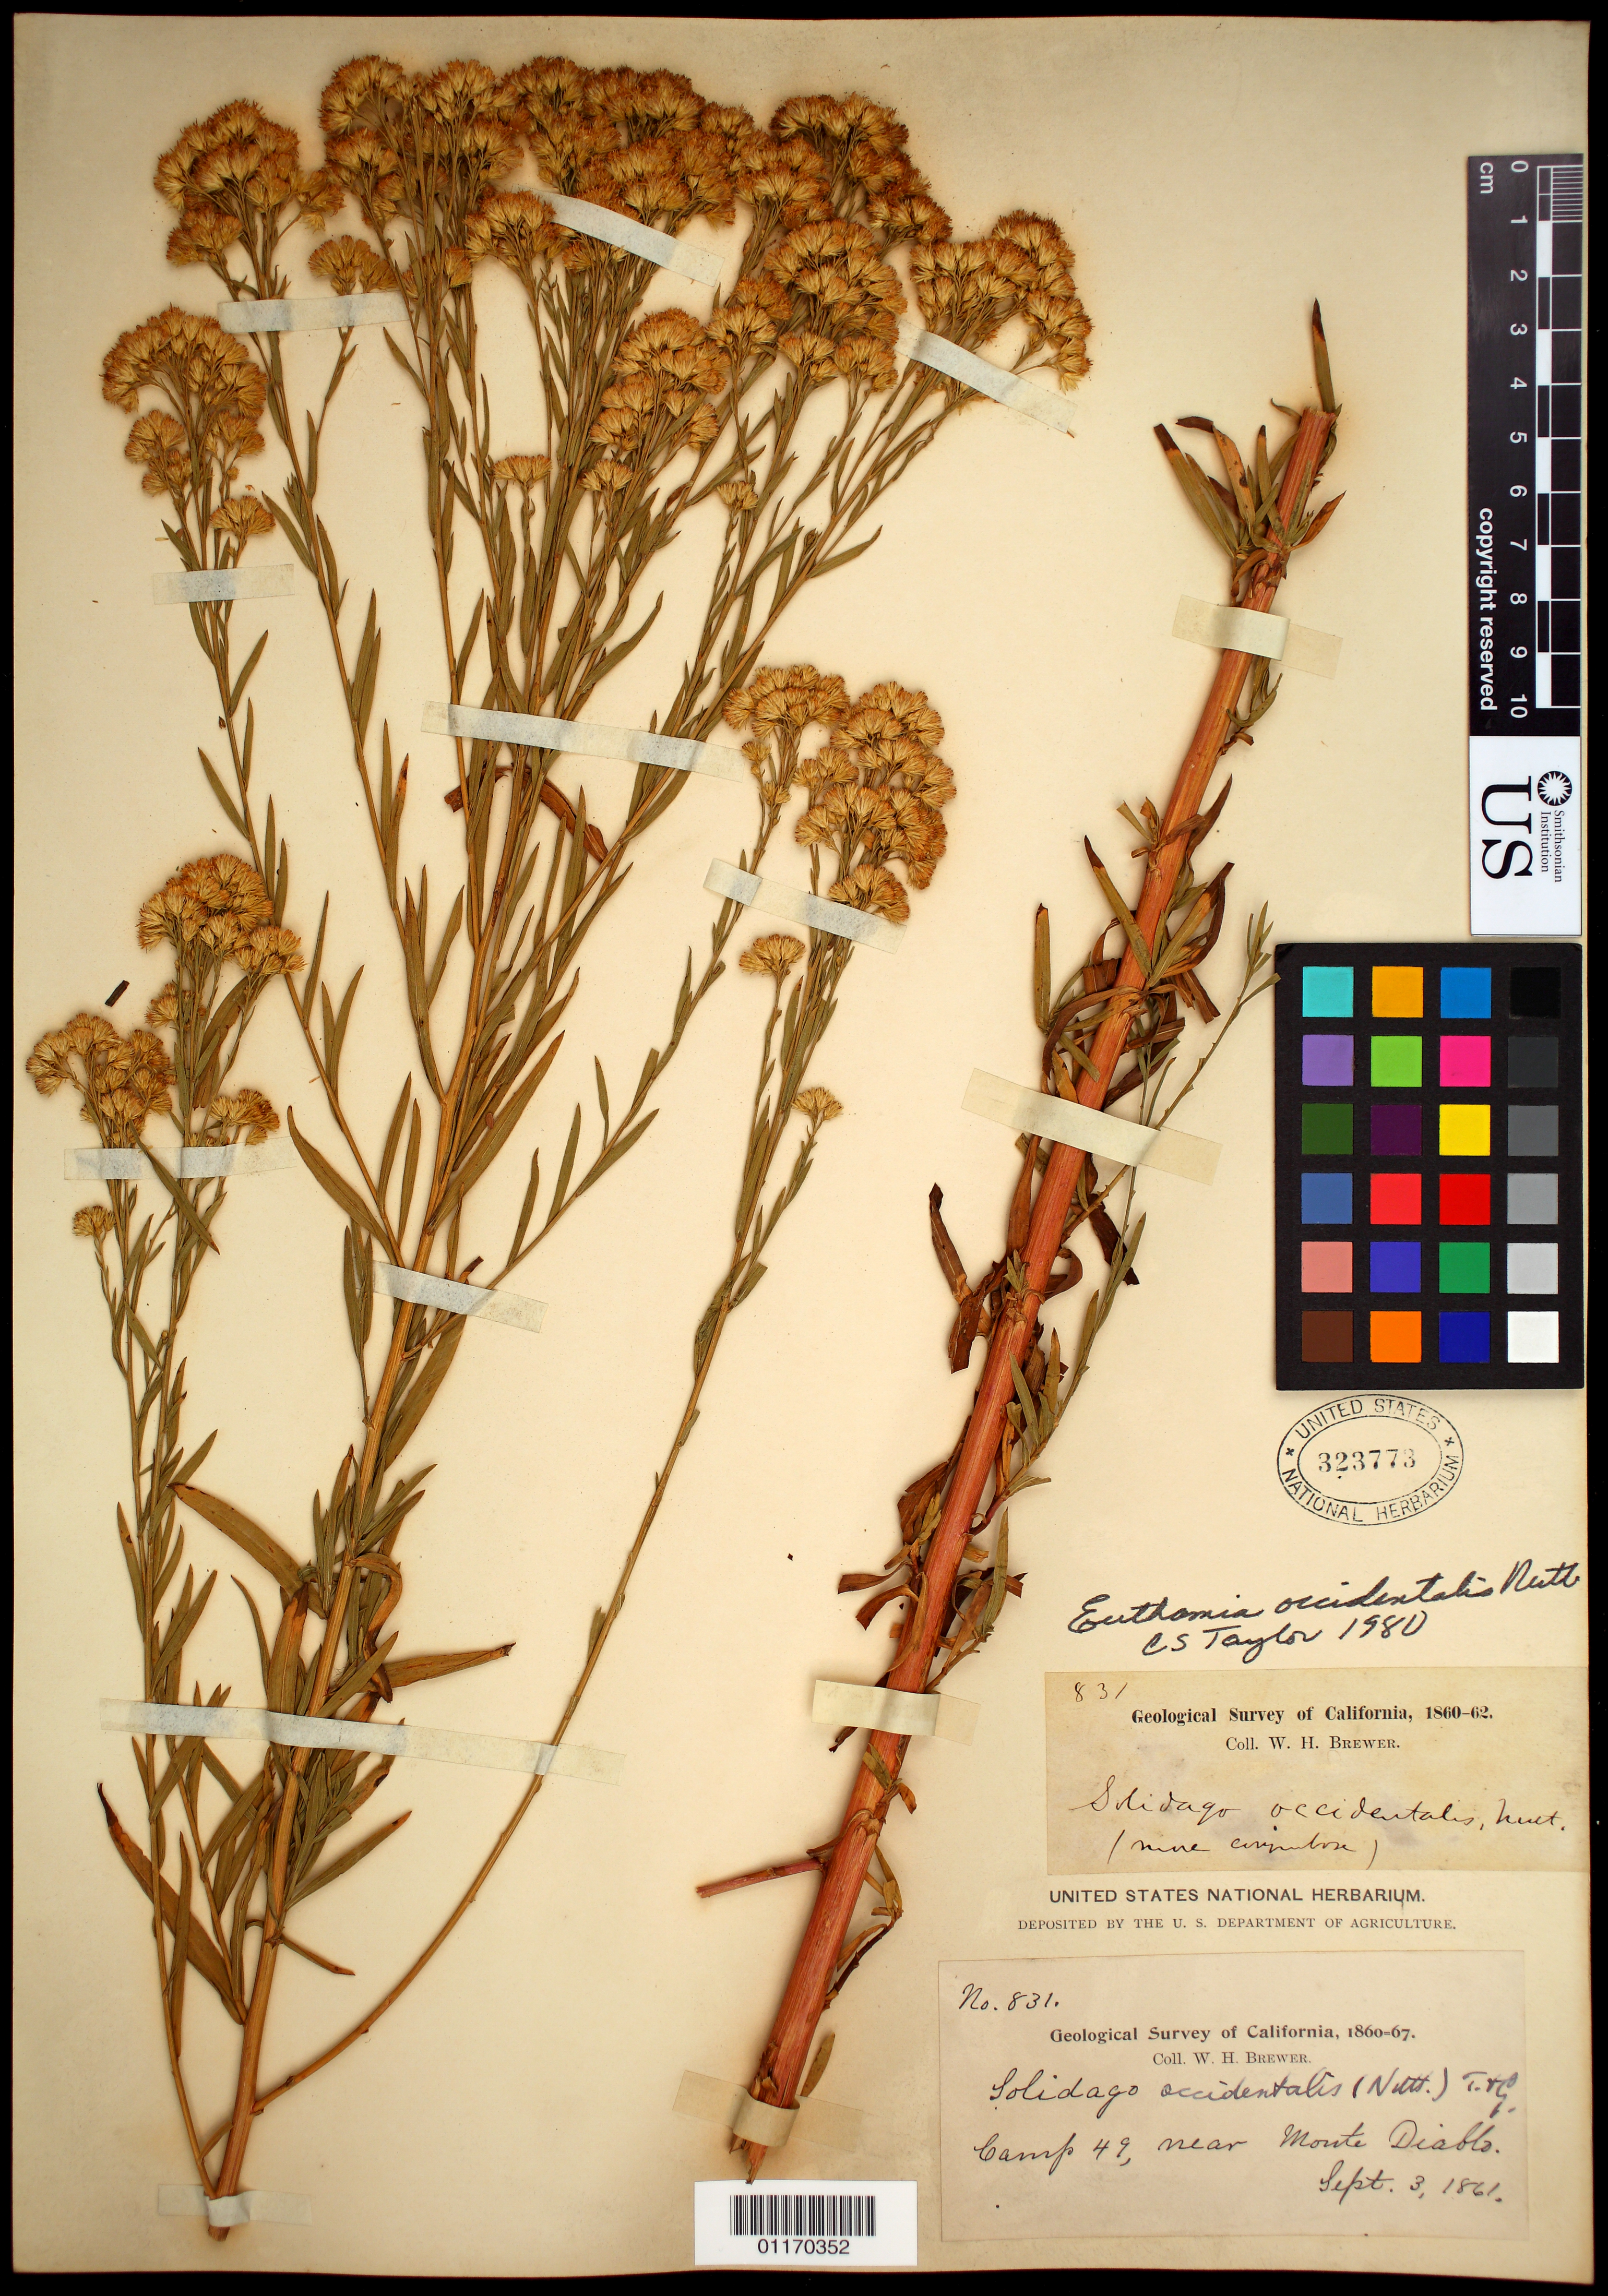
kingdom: Plantae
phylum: Tracheophyta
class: Magnoliopsida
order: Asterales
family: Asteraceae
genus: Euthamia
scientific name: Euthamia occidentalis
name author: Nutt.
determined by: Taylor, Constance E. S.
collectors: W. H. Brewer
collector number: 831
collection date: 1861-09-03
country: United States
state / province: California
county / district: Contra Costa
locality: Camp 49, near Monte Diablo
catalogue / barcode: US 323773